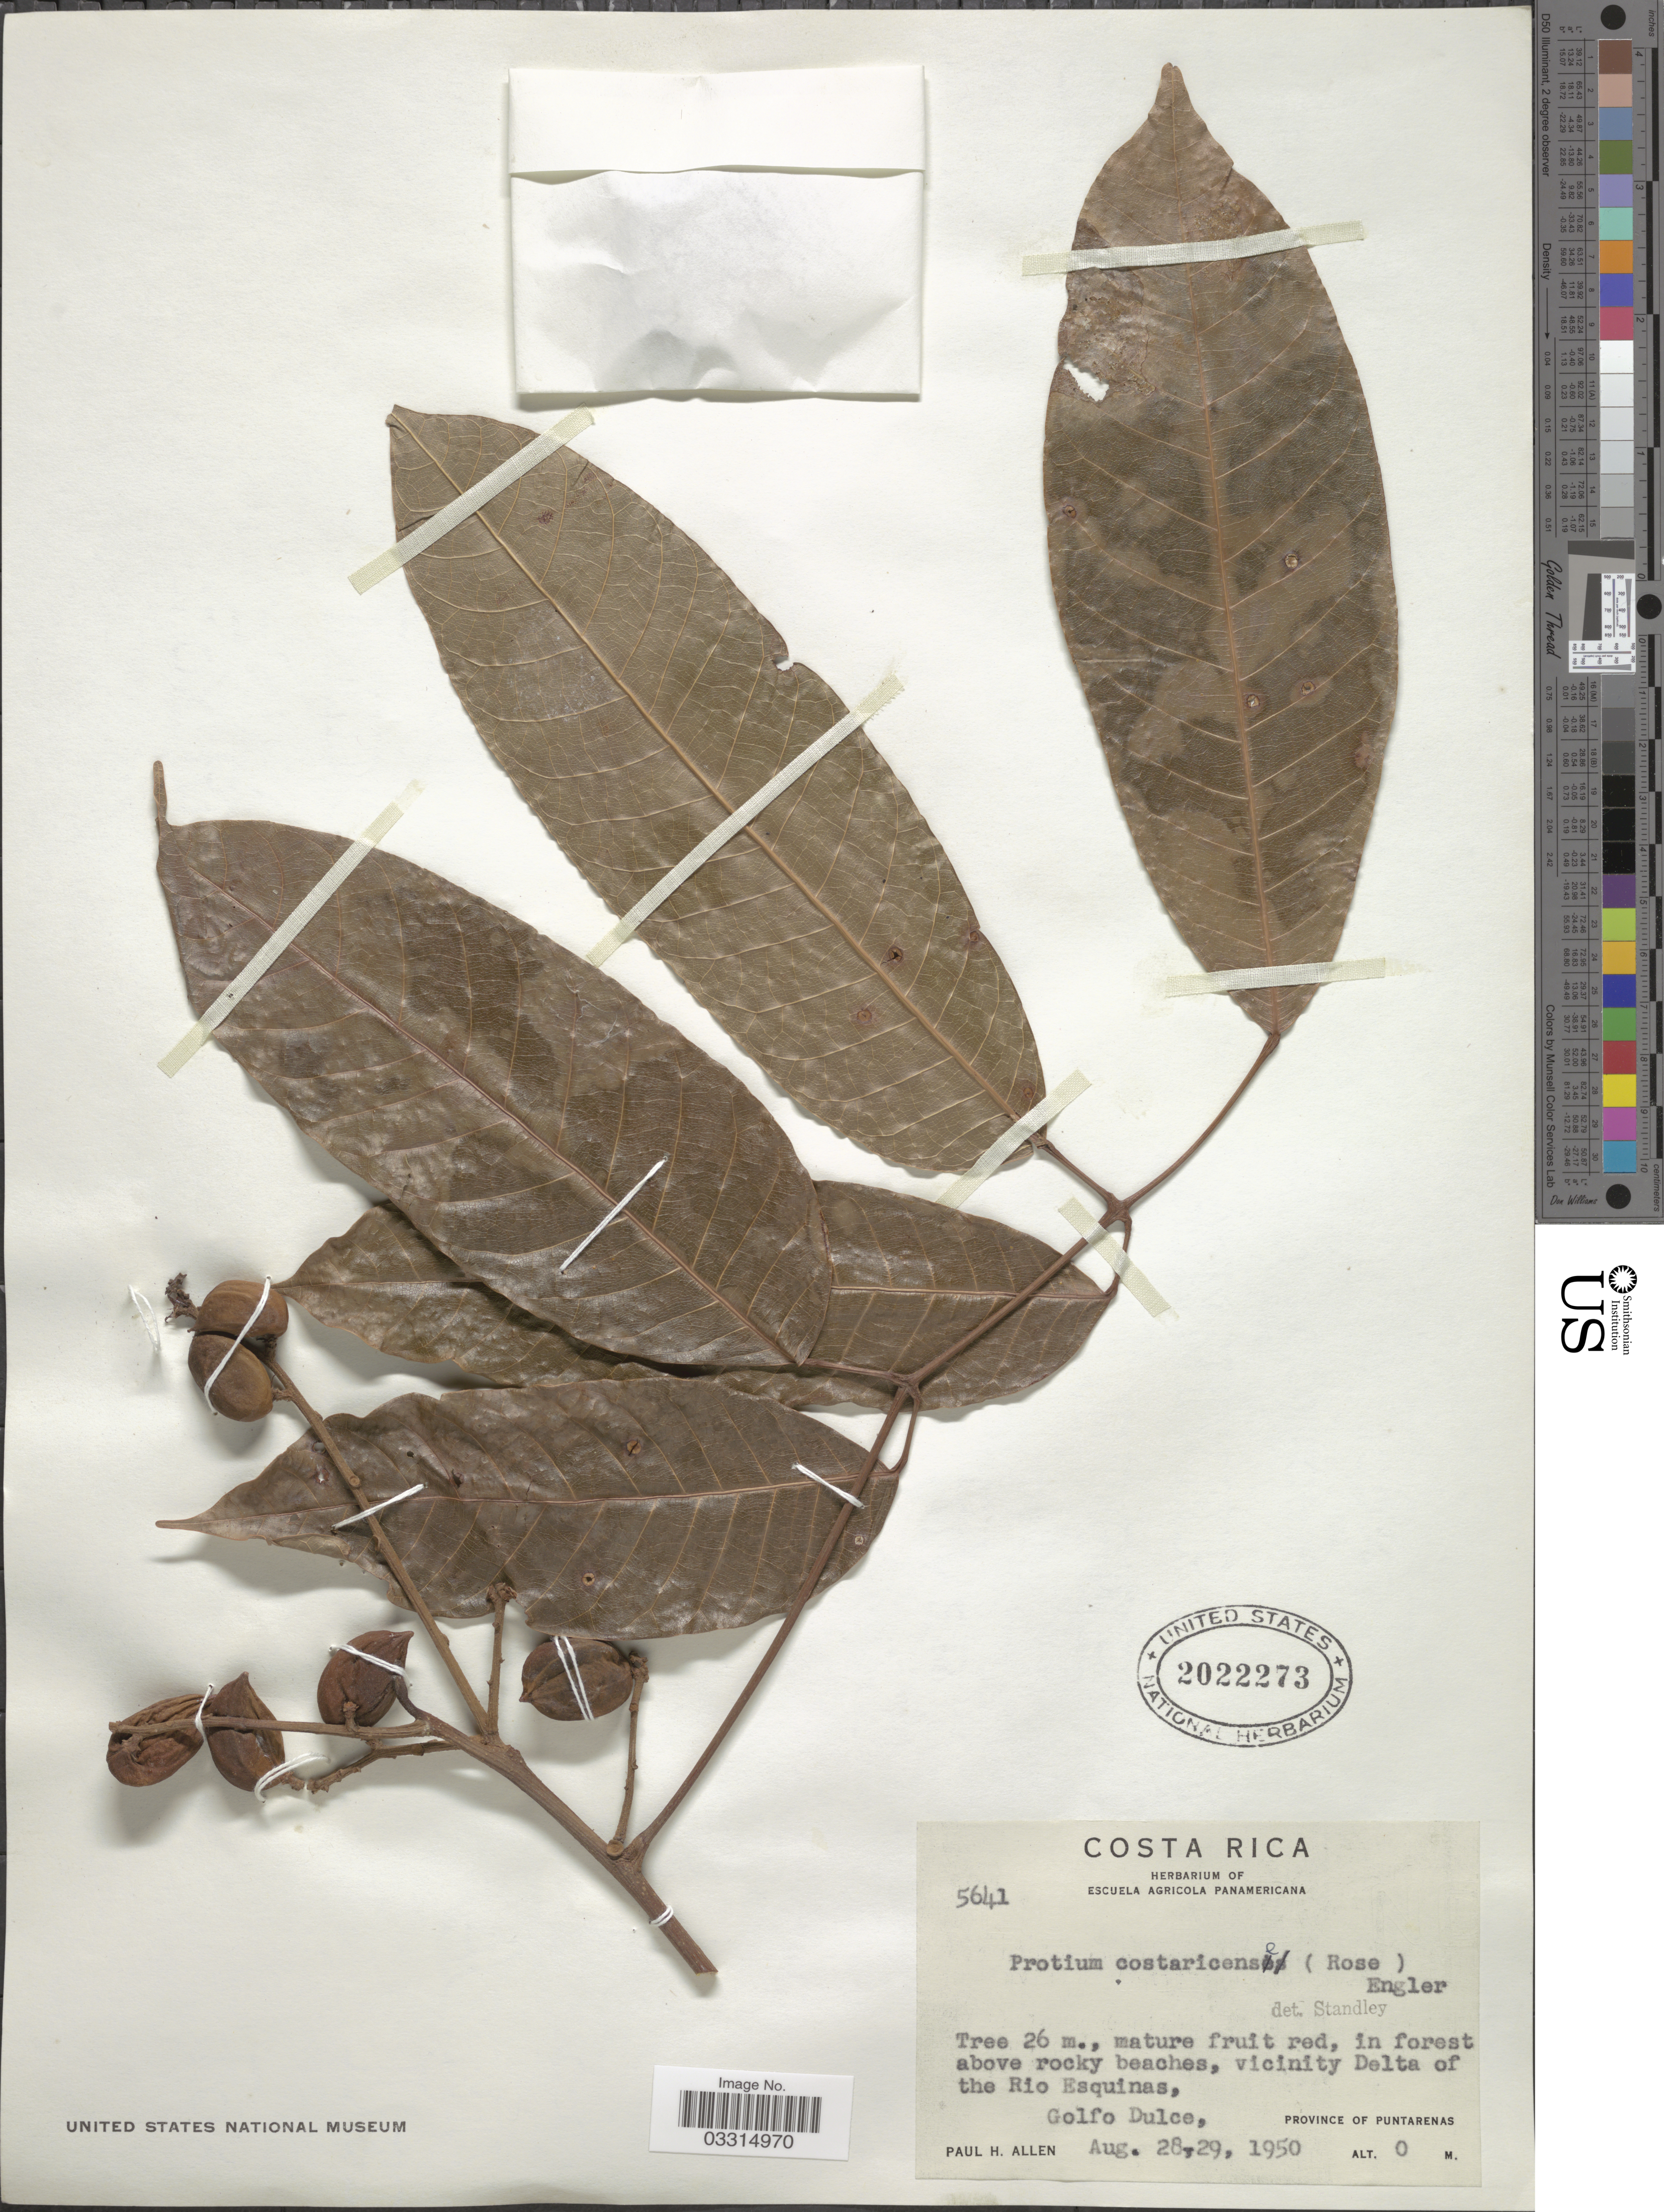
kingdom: Plantae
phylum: Tracheophyta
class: Magnoliopsida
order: Sapindales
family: Burseraceae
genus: Protium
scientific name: Protium sessiliflorum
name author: (Rose) Standl.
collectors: P. H. Allen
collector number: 5641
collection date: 1950-08-28/1950-08-29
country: Costa Rica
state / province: Puntarenas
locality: Above rocky beaches, vicinity Delta of the Rio Esquinas, Golfo Dulce.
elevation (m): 0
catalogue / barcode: US 2022273